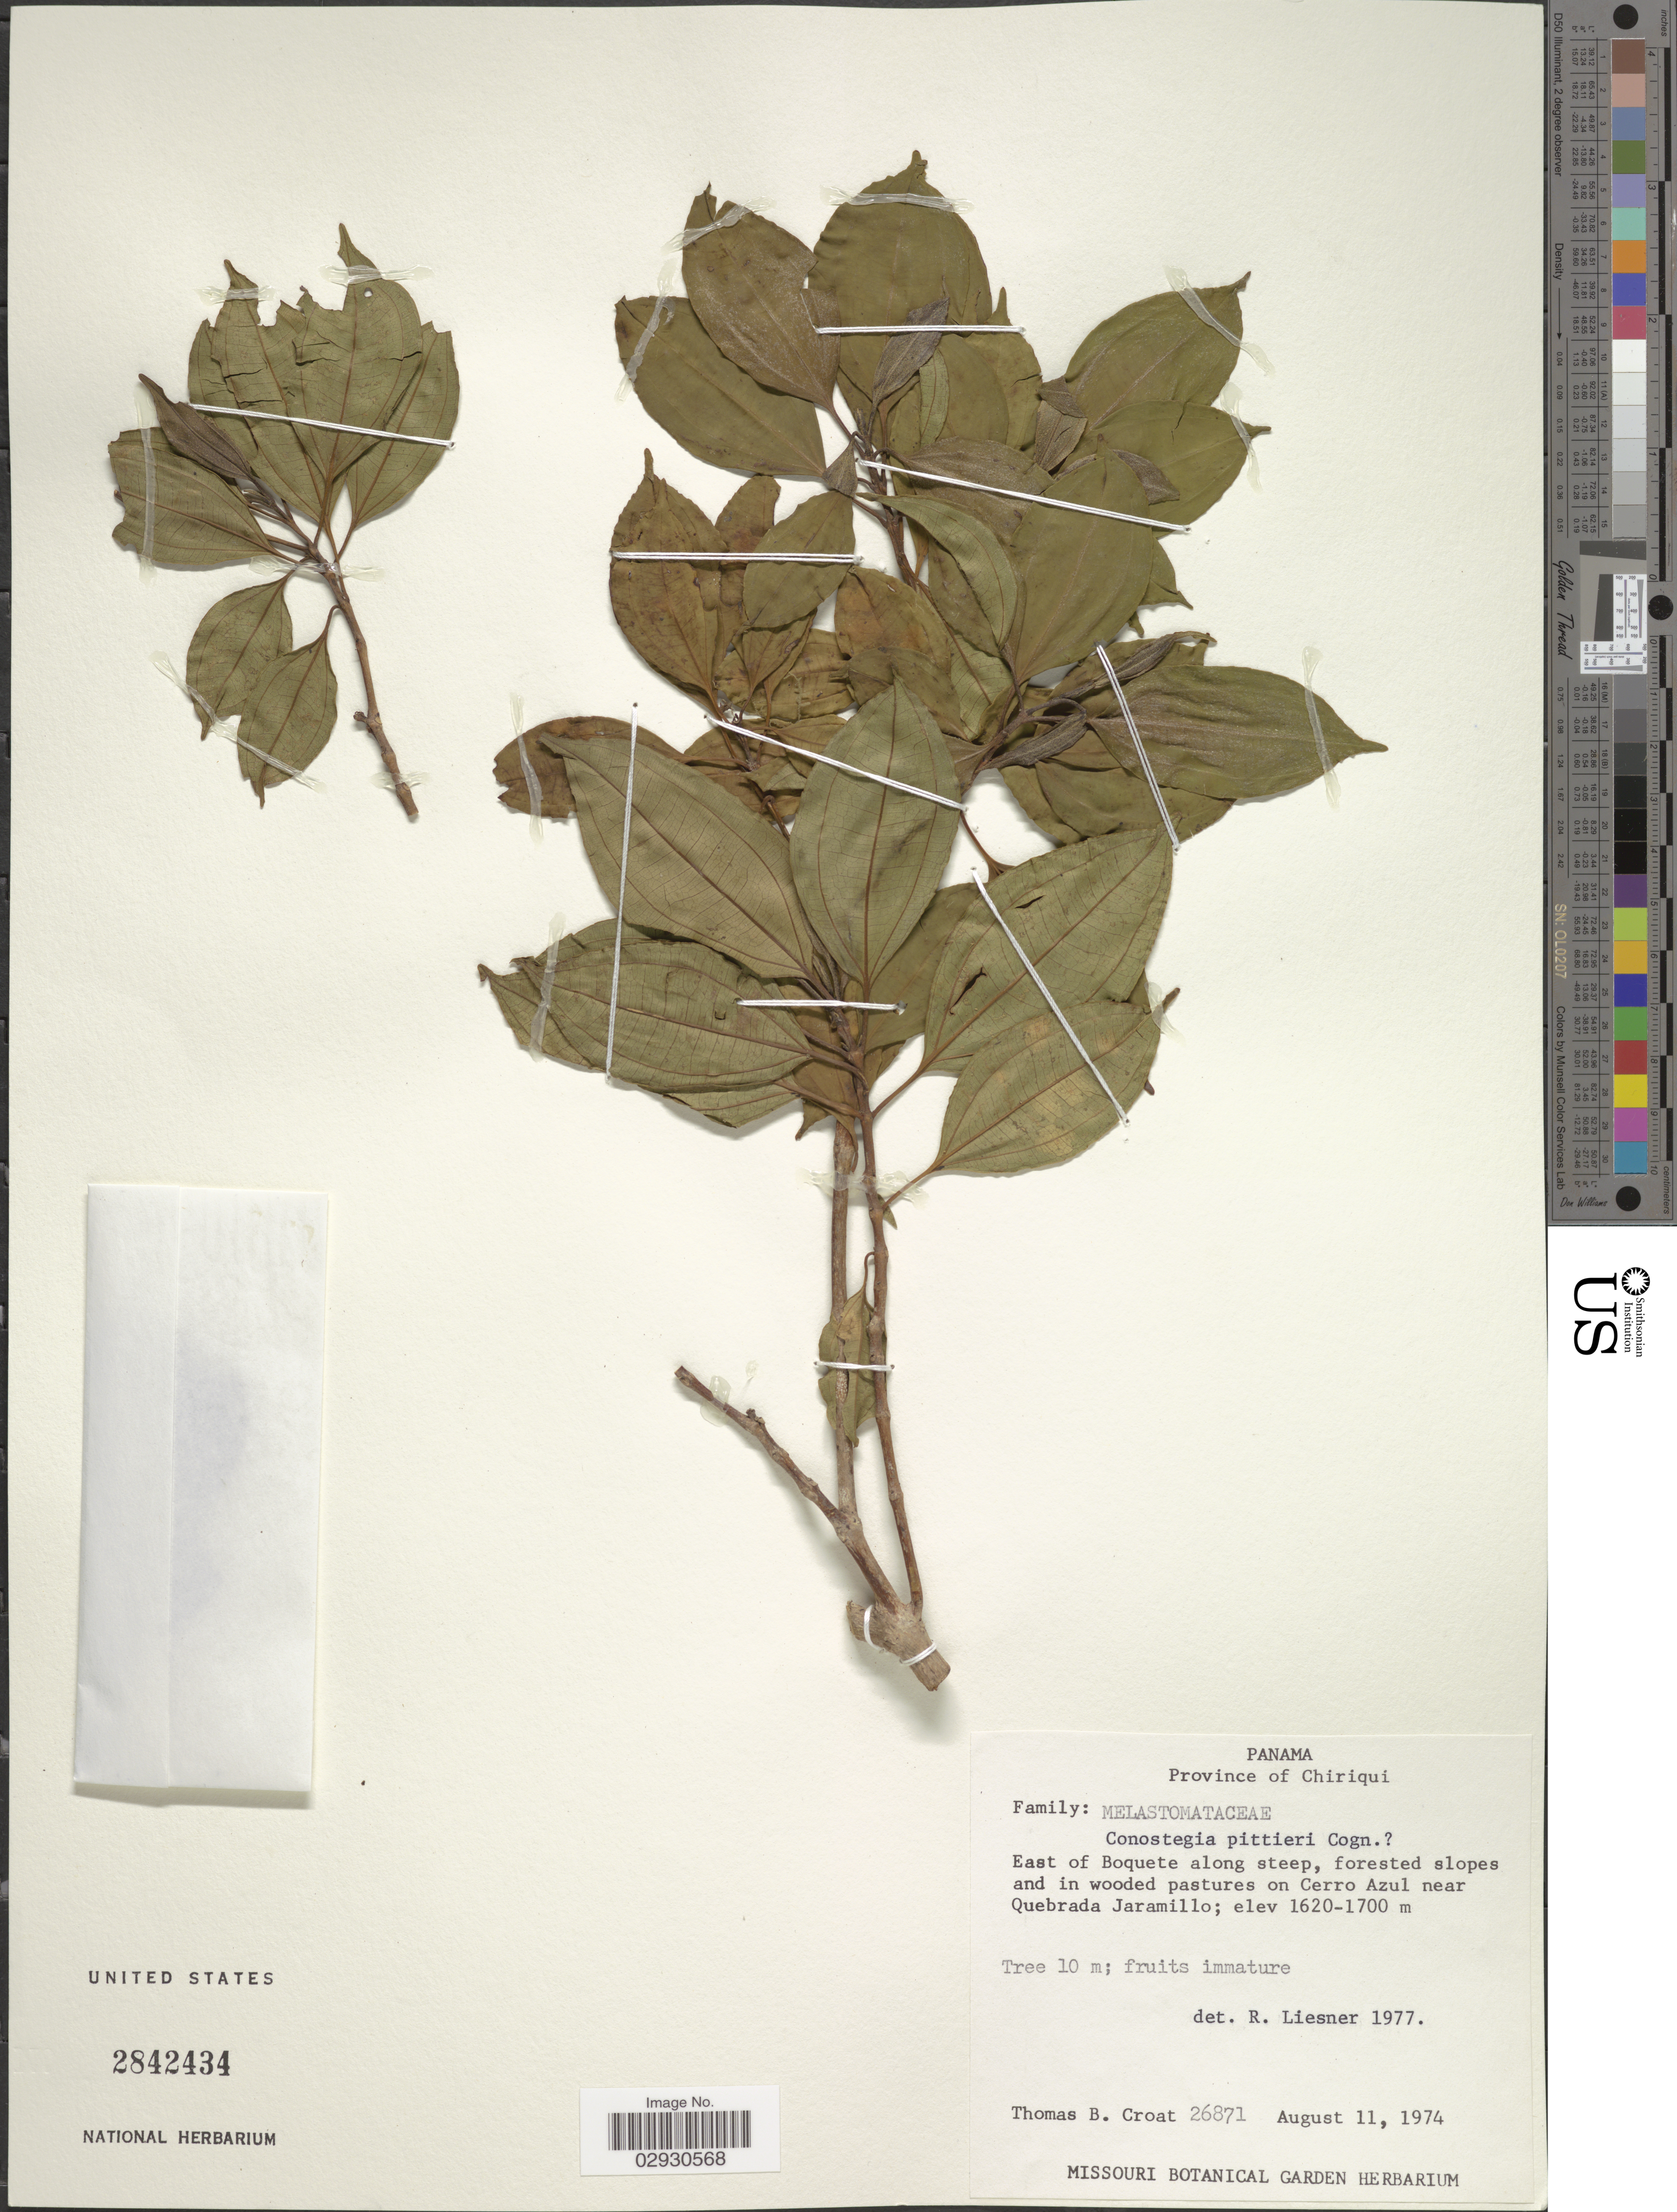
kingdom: Plantae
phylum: Tracheophyta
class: Magnoliopsida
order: Myrtales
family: Melastomataceae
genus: Conostegia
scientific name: Conostegia pittieri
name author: Cogn.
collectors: T. B. Croat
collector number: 26871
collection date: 1974-08-11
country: Panama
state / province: Chiriqui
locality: East of Boquete along steep, forested slopes and in wooded pastures on Cerro Azul near Quebrada Jaramillo.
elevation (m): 1620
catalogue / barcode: US 2842434